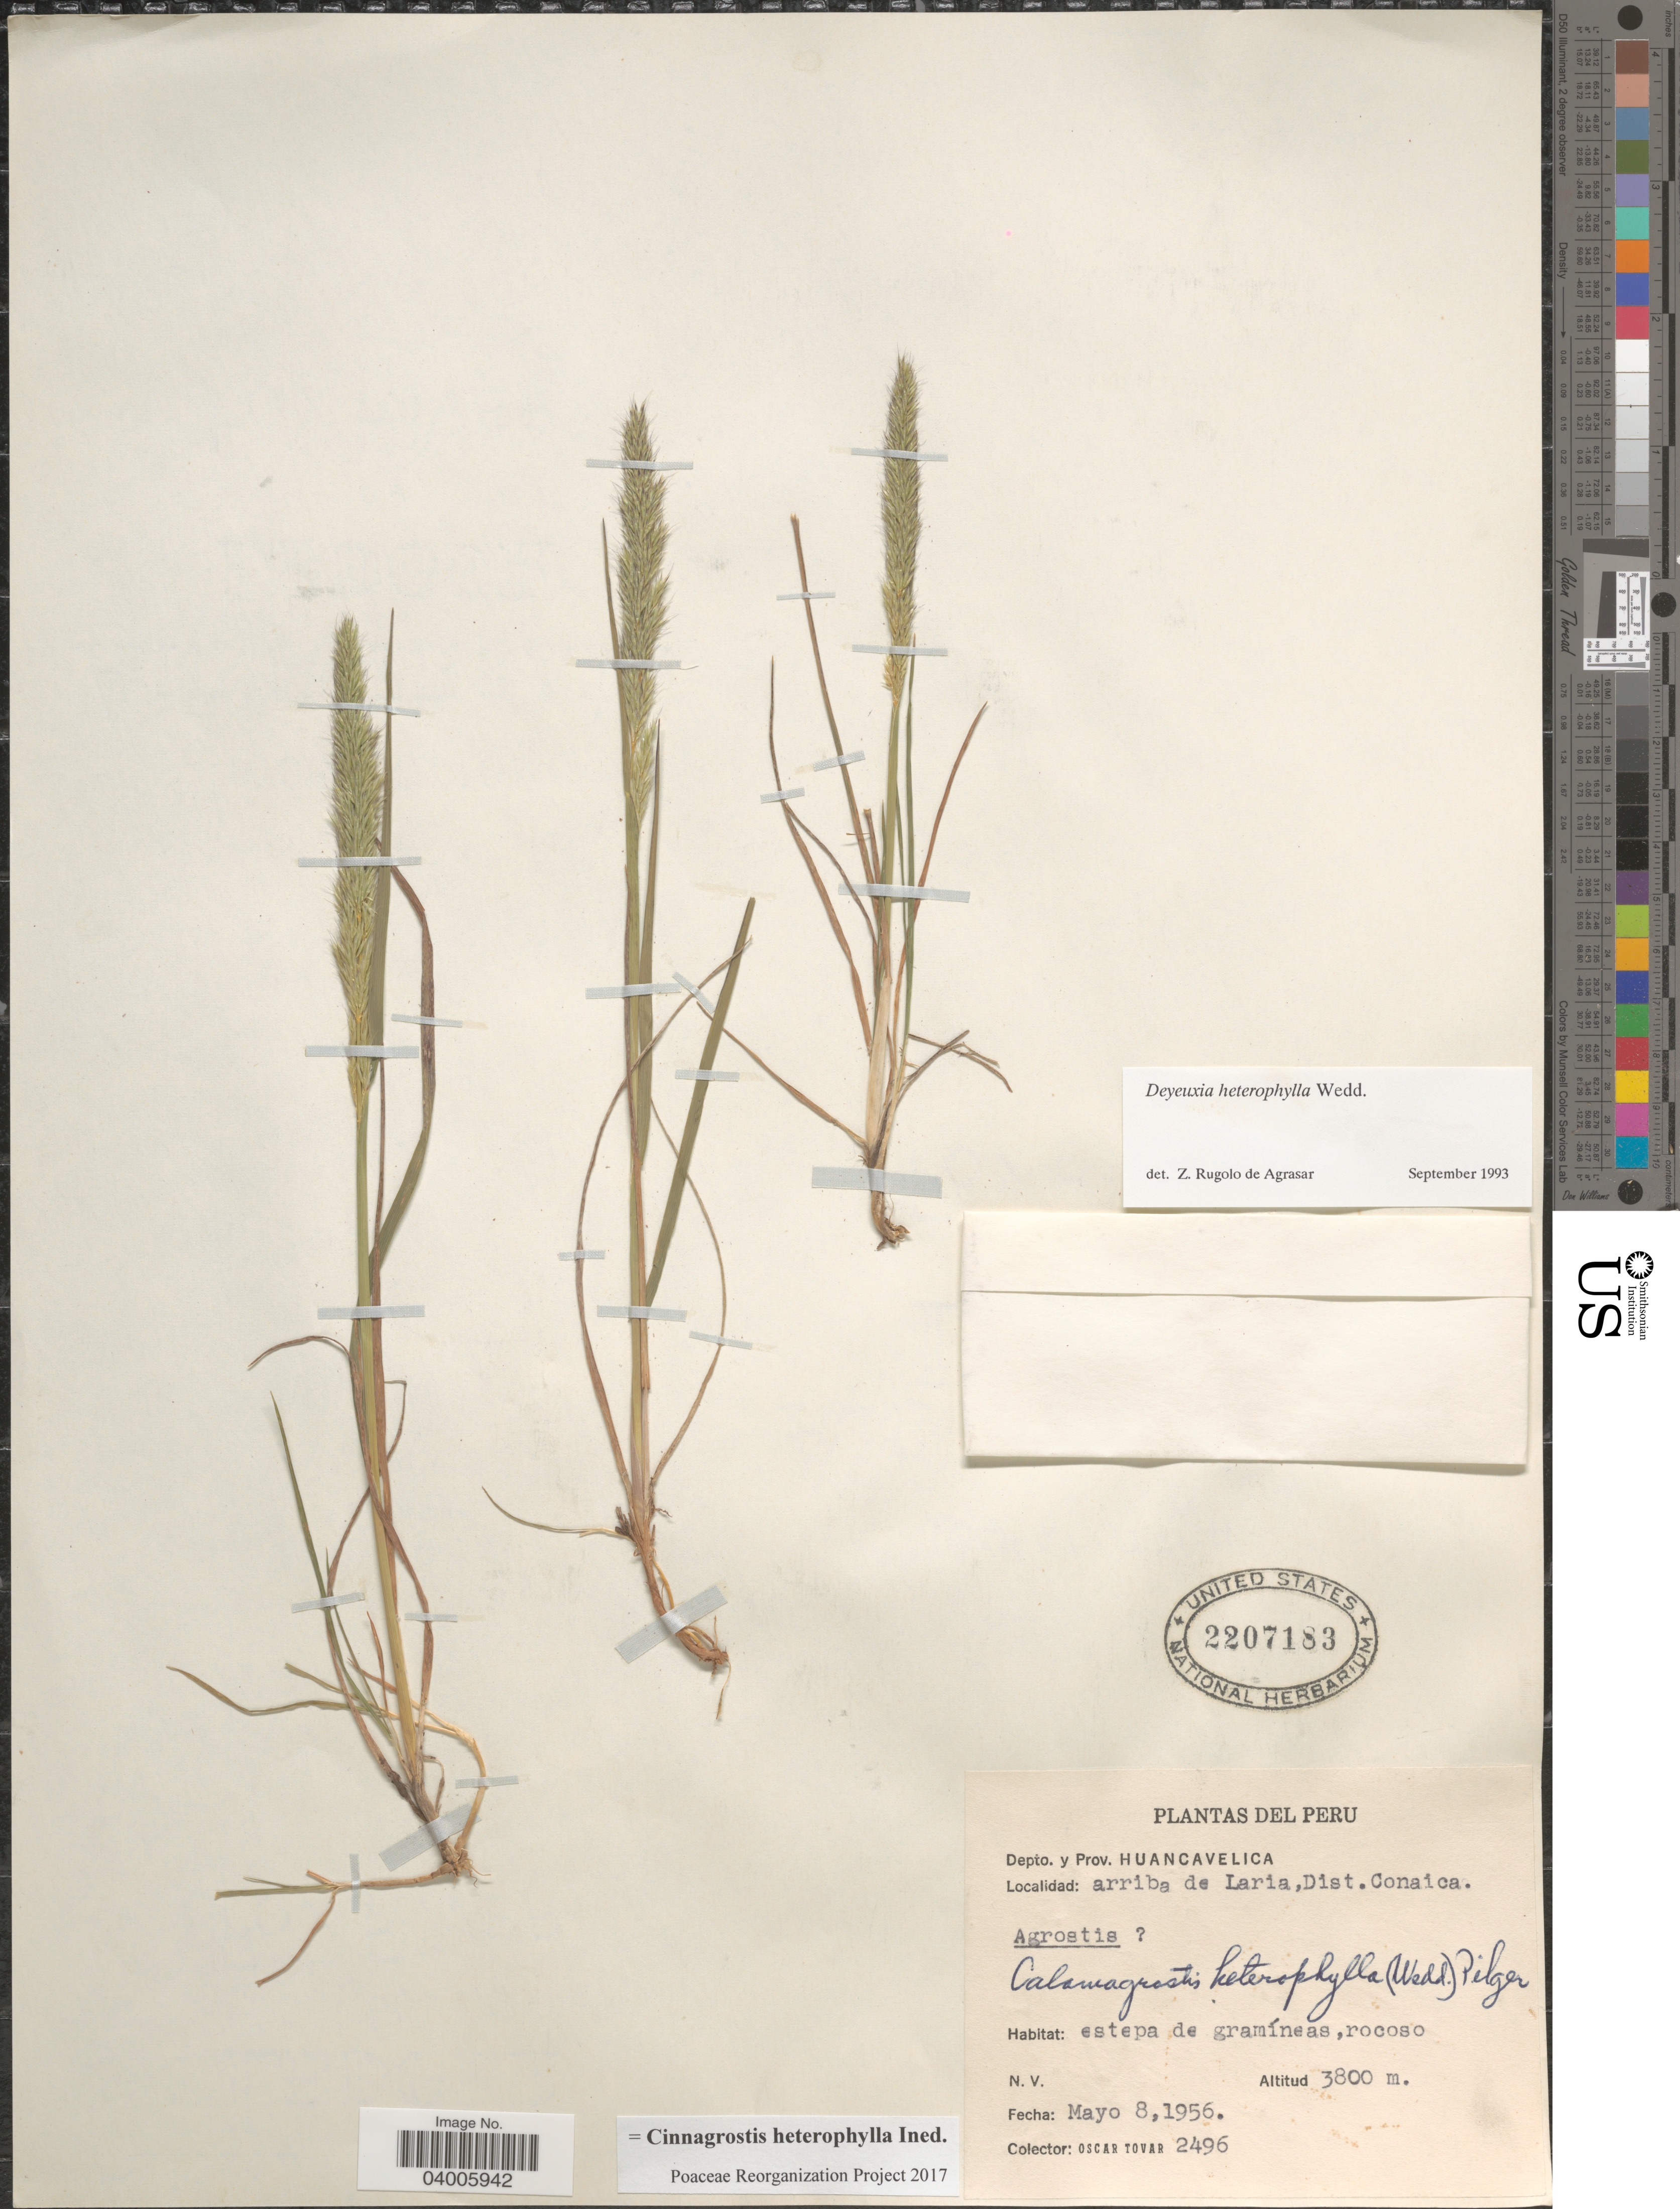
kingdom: Plantae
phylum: Tracheophyta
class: Liliopsida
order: Poales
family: Poaceae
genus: Cinnagrostis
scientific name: Cinnagrostis heterophylla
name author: (Wedd.) P.M. Peterson et al.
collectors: Ó. Tovar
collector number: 2496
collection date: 1956-05-08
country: Peru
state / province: Huancavelica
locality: Depto. y Prov. Huancavelica. Arriba de Laria,Dist.Conaica.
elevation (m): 3800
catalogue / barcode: US 2207183